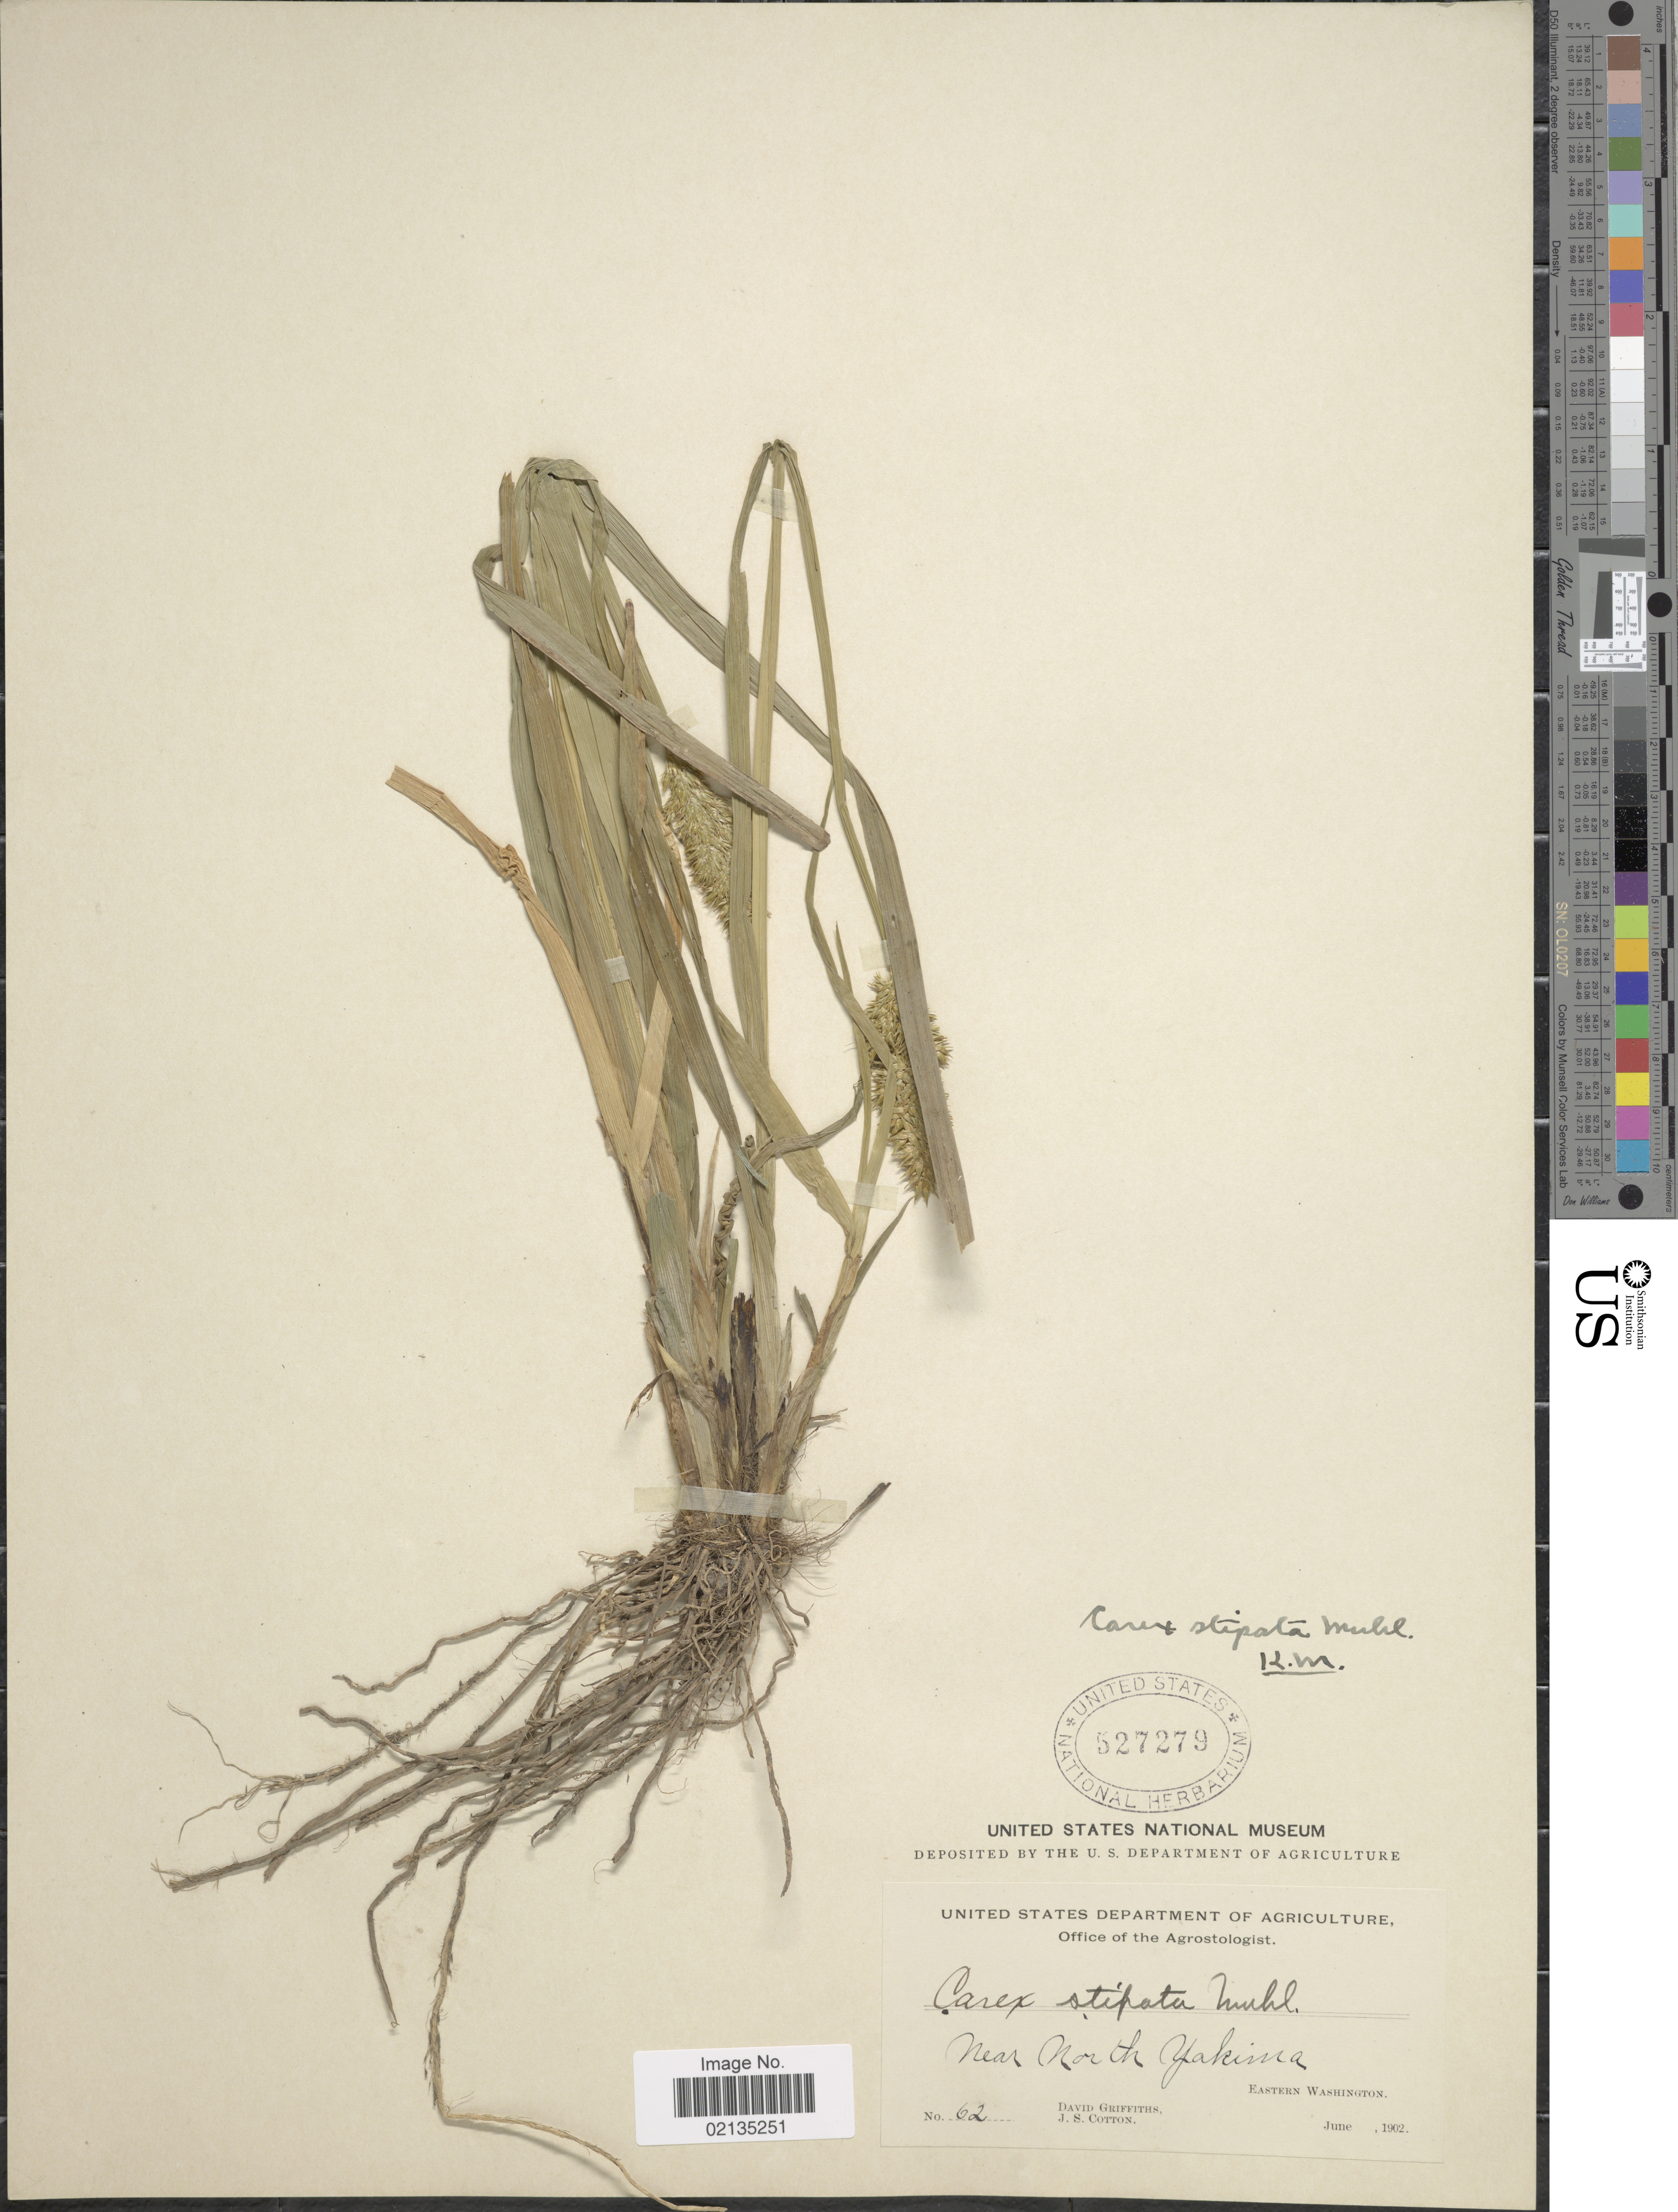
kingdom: Plantae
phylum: Tracheophyta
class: Liliopsida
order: Poales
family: Cyperaceae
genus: Carex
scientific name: Carex stipata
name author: Muhl. ex Willd.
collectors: D. Griffiths & J. S. Cotton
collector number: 62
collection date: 1902-06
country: United States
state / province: Washington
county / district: Yakima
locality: Near North Yakima, Eastern Washington.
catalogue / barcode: US 527279